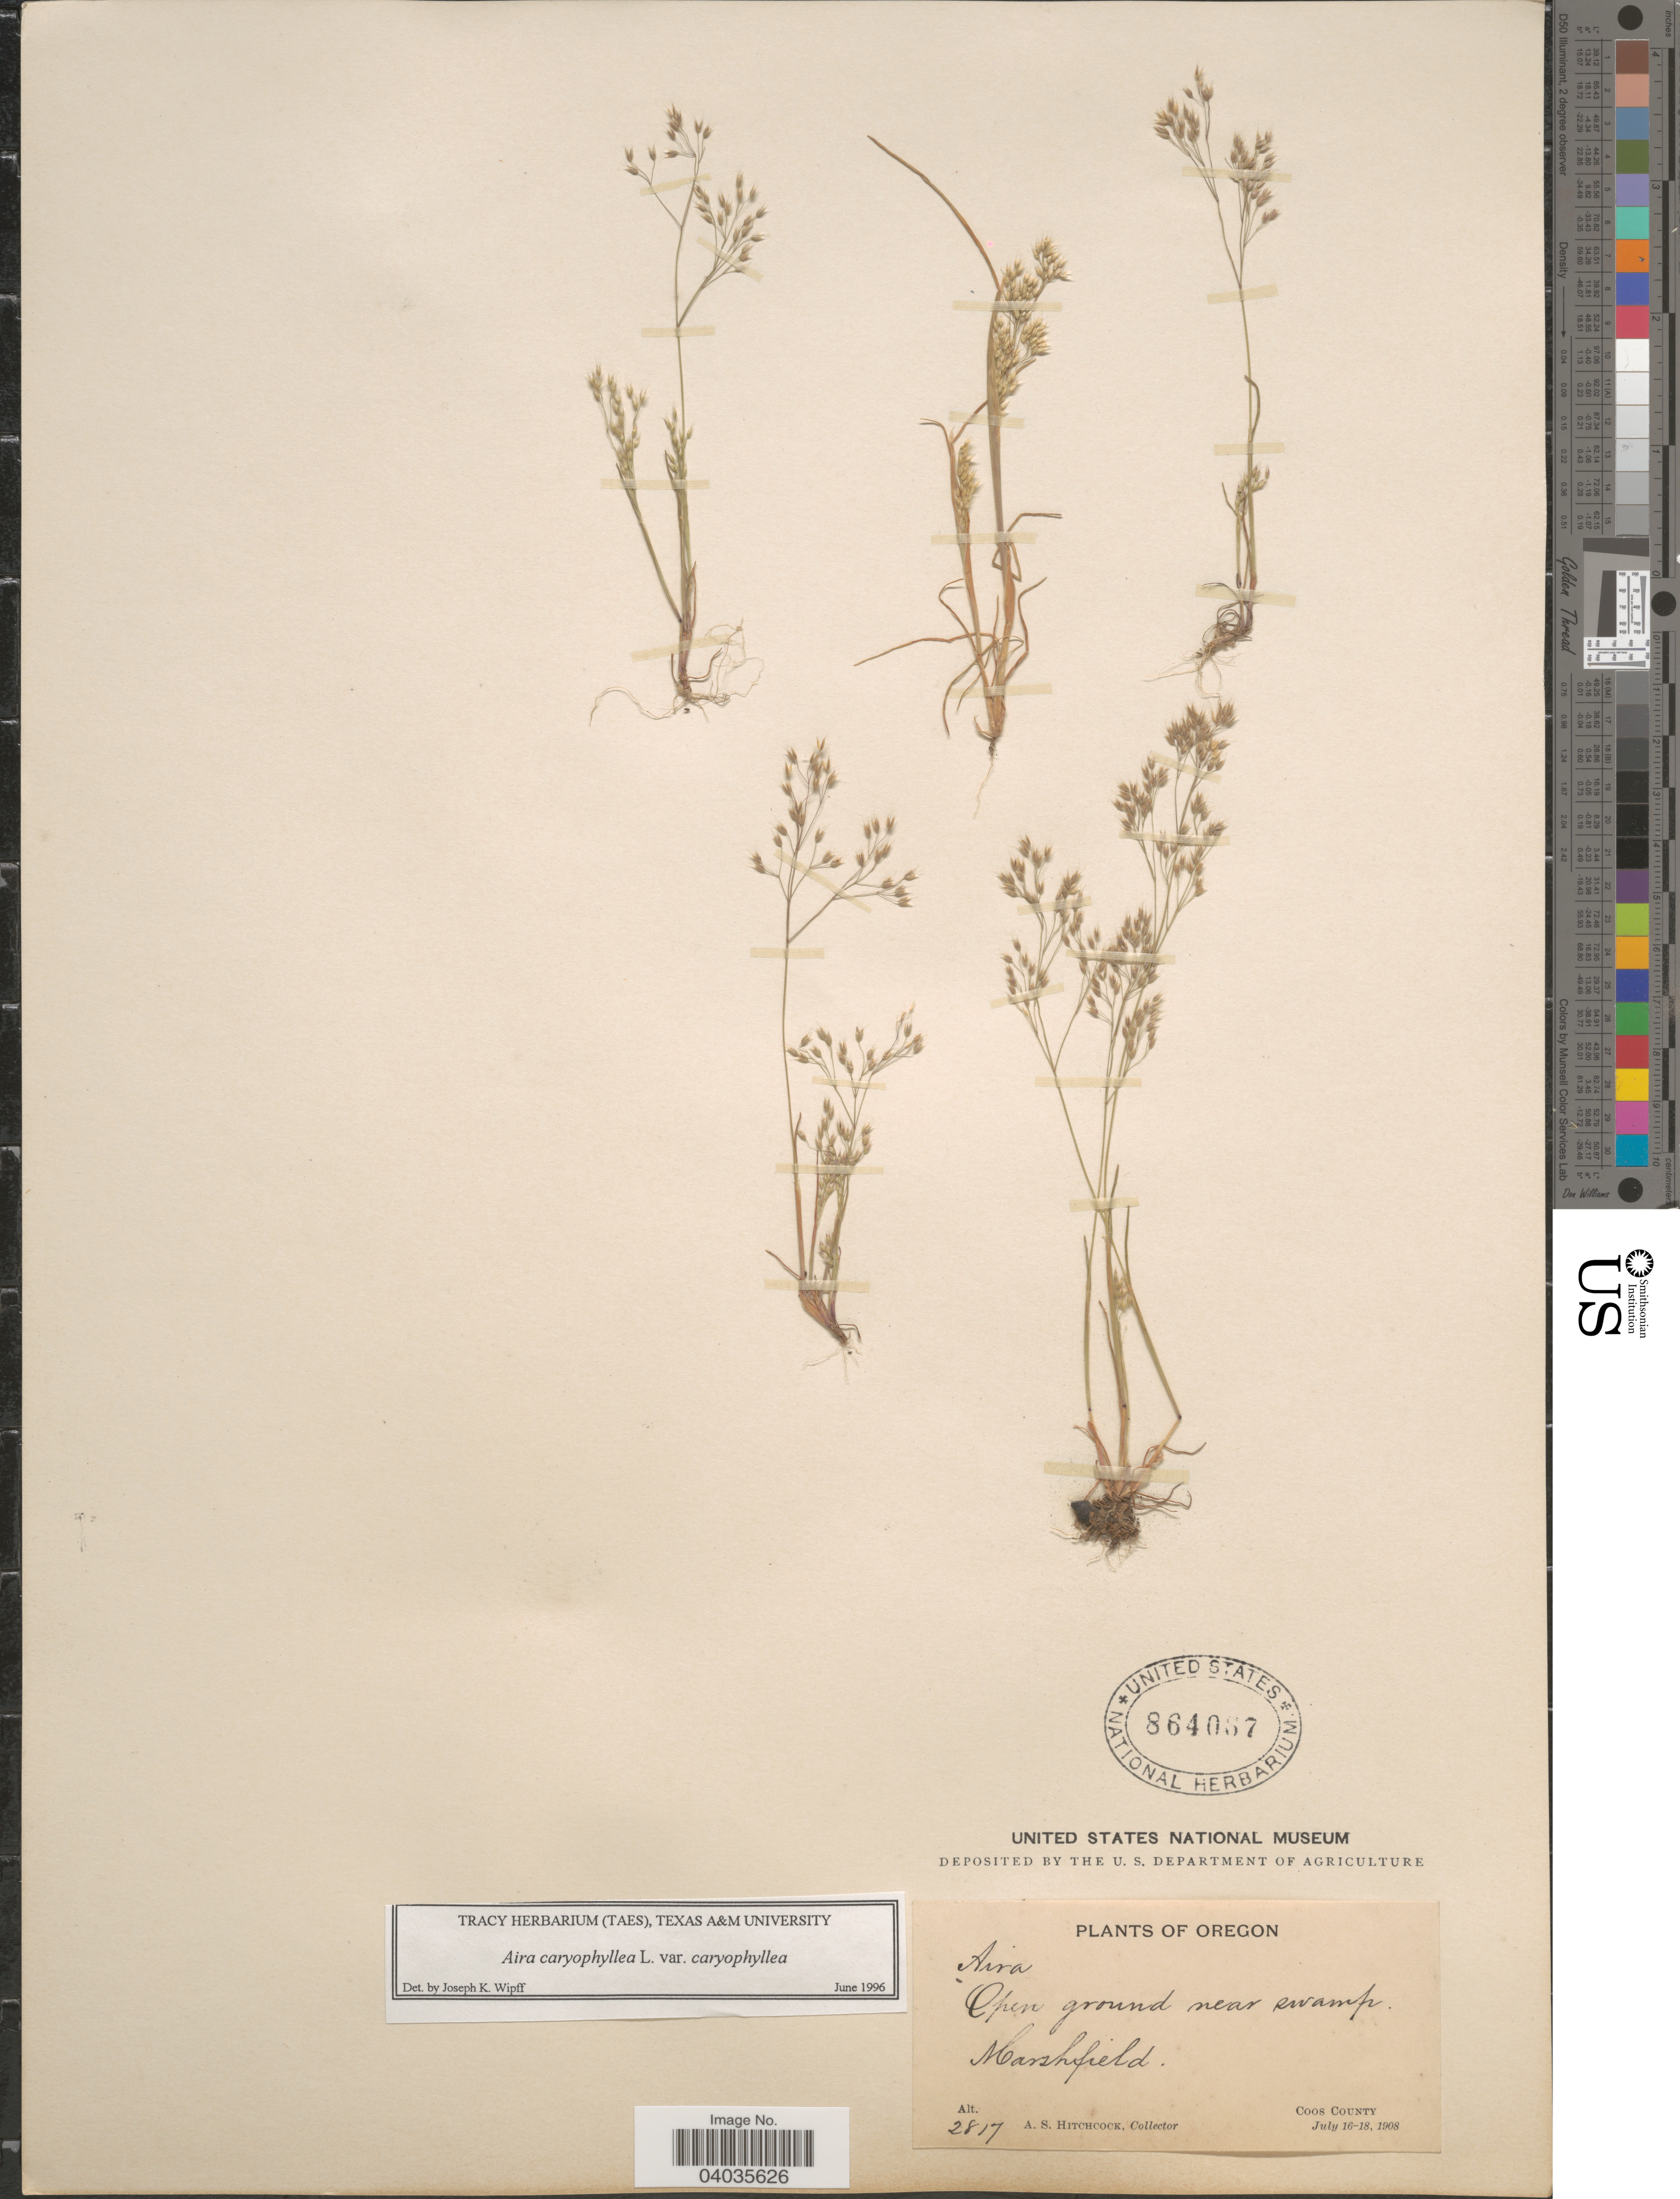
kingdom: Plantae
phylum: Tracheophyta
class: Liliopsida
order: Poales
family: Poaceae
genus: Aira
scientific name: Aira caryophyllea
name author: L.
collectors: A. S. Hitchcock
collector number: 2817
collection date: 1908-07-16/1908-07-18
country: United States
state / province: Oregon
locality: Coos County.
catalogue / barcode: US 864067